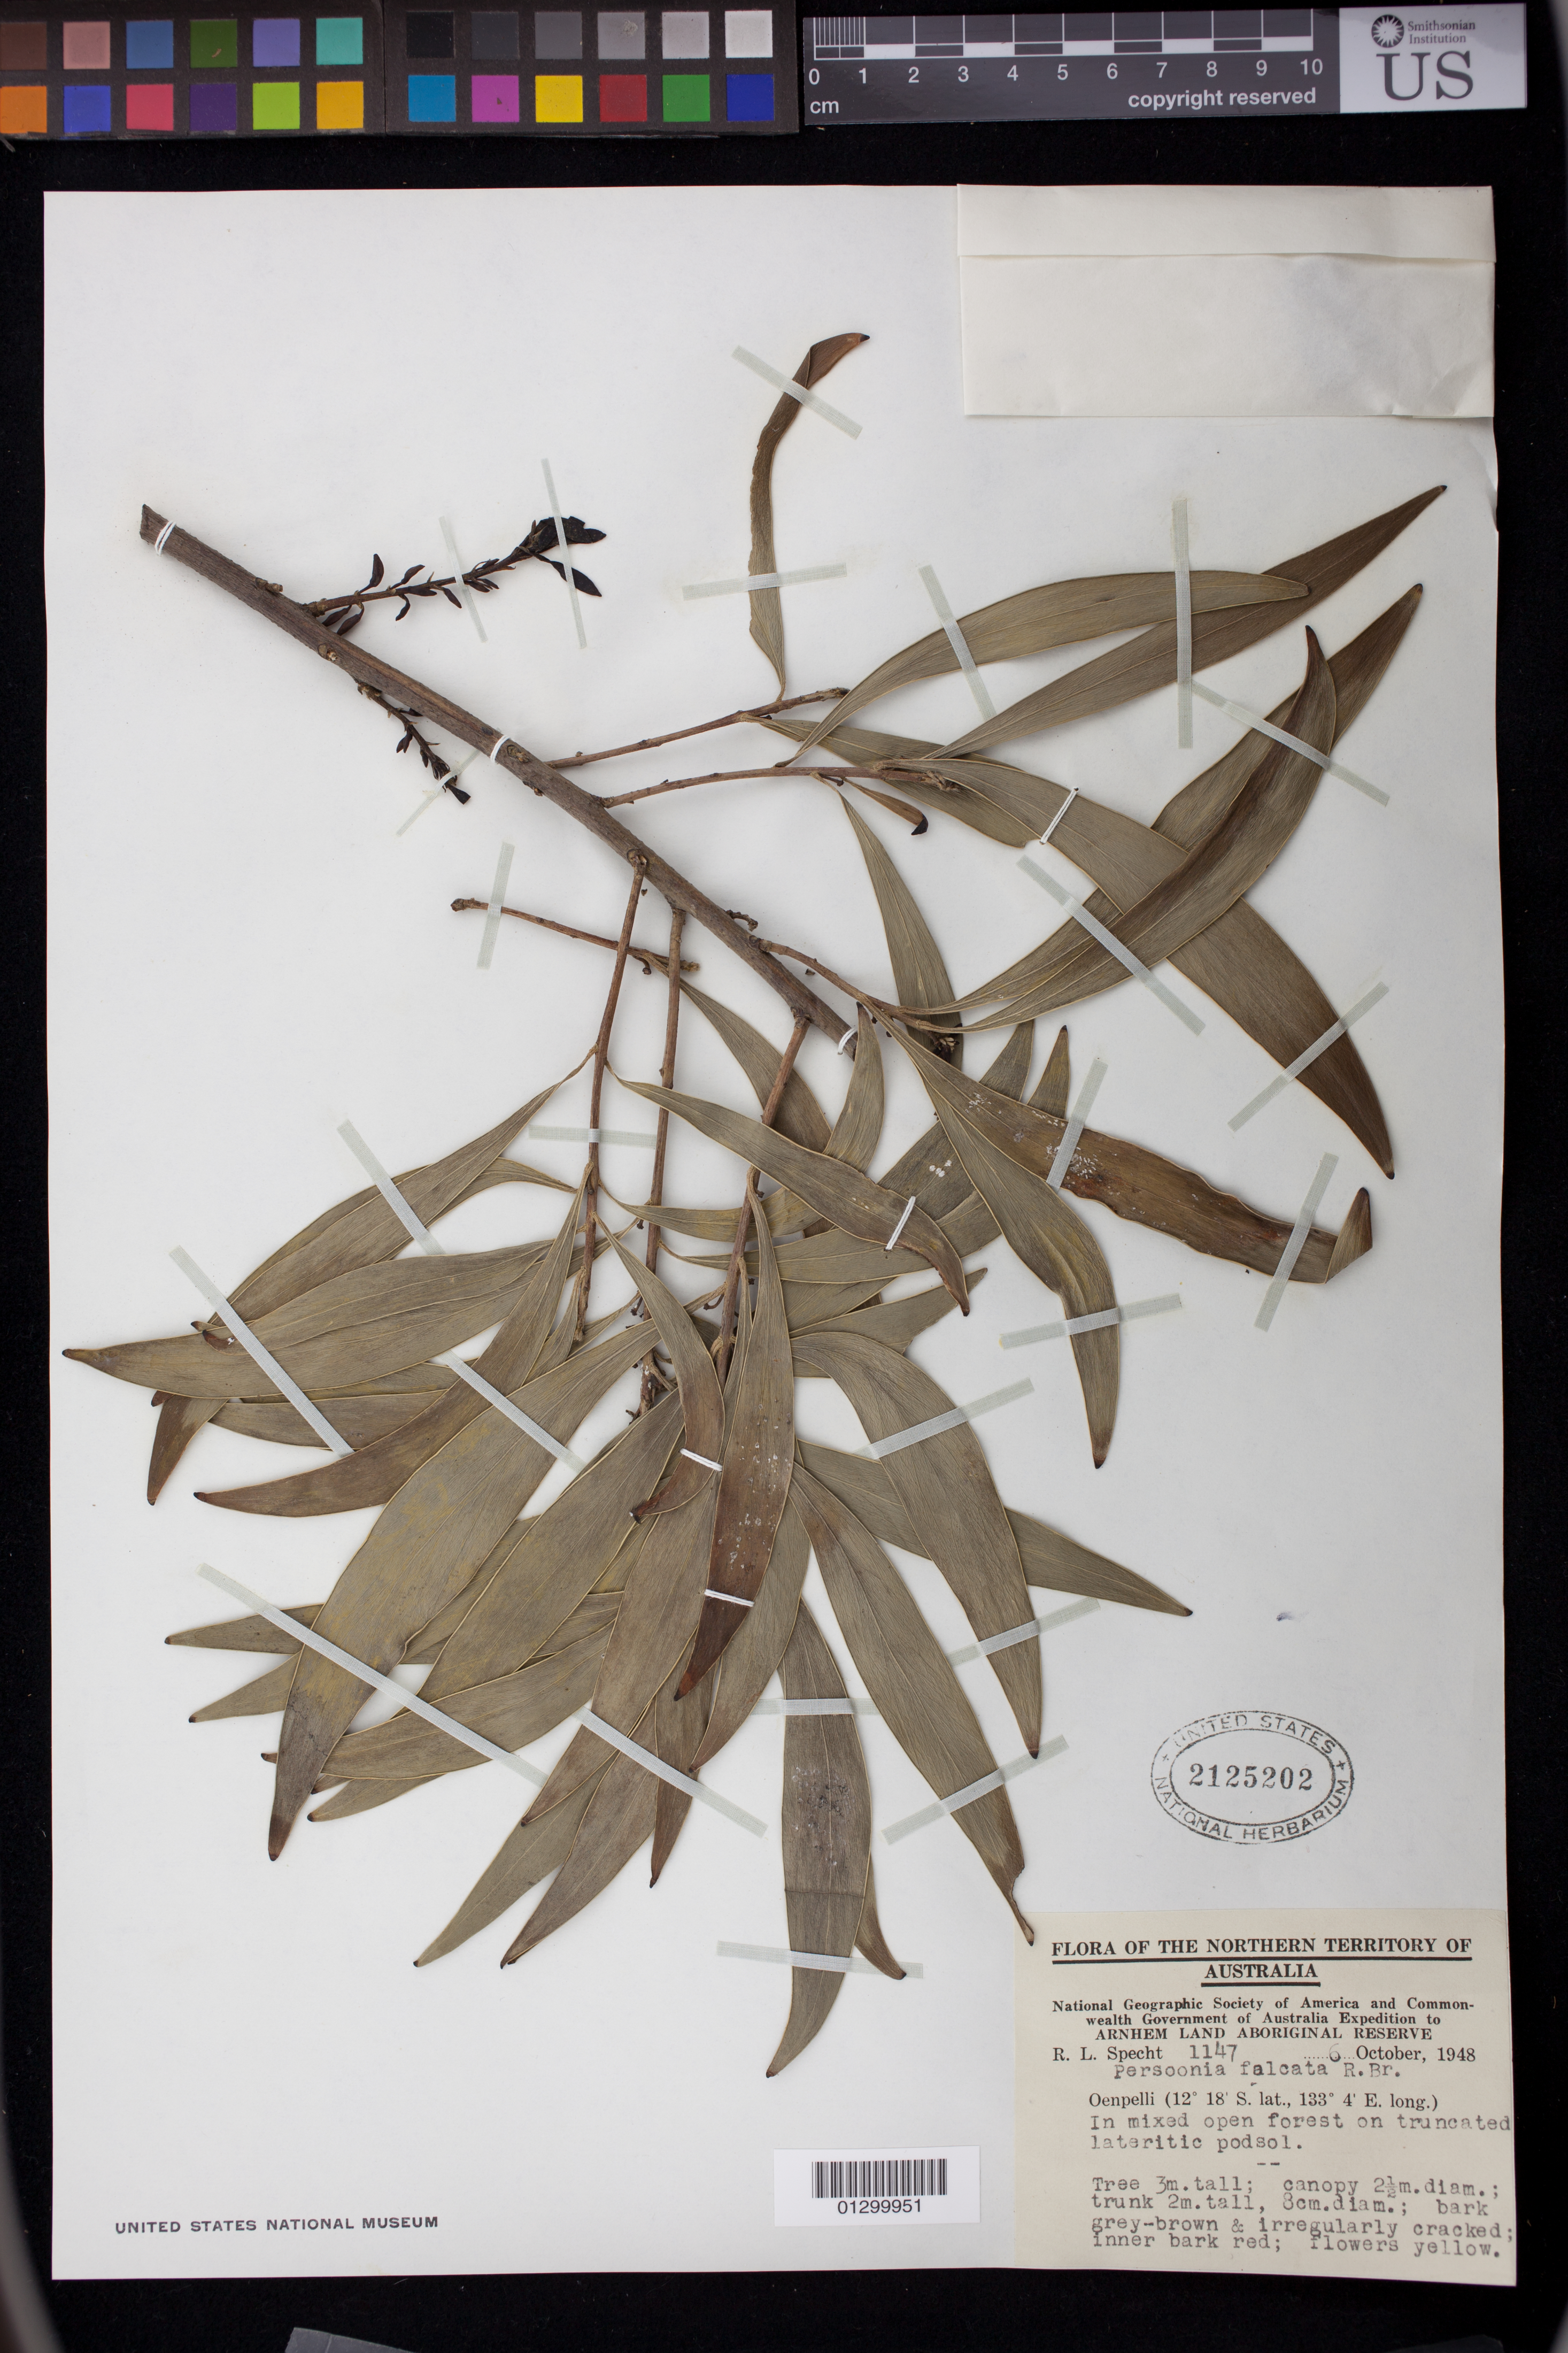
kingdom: Plantae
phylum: Tracheophyta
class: Magnoliopsida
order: Proteales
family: Proteaceae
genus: Persoonia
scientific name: Persoonia falcata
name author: R. Br.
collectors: R. L. Specht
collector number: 1147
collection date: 1948-10-06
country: Australia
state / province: Northern Territory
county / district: West Arnhem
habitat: In mixed open forest on truncated lateritic podsol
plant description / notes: Tree 3 m. tall; canopy 2.5 m. diam.; trunk 2 m. tall, 8 cm. diam.; bark grey-brown and irregularly cracked; inner bark red; flowers yellow.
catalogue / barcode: US 2125202